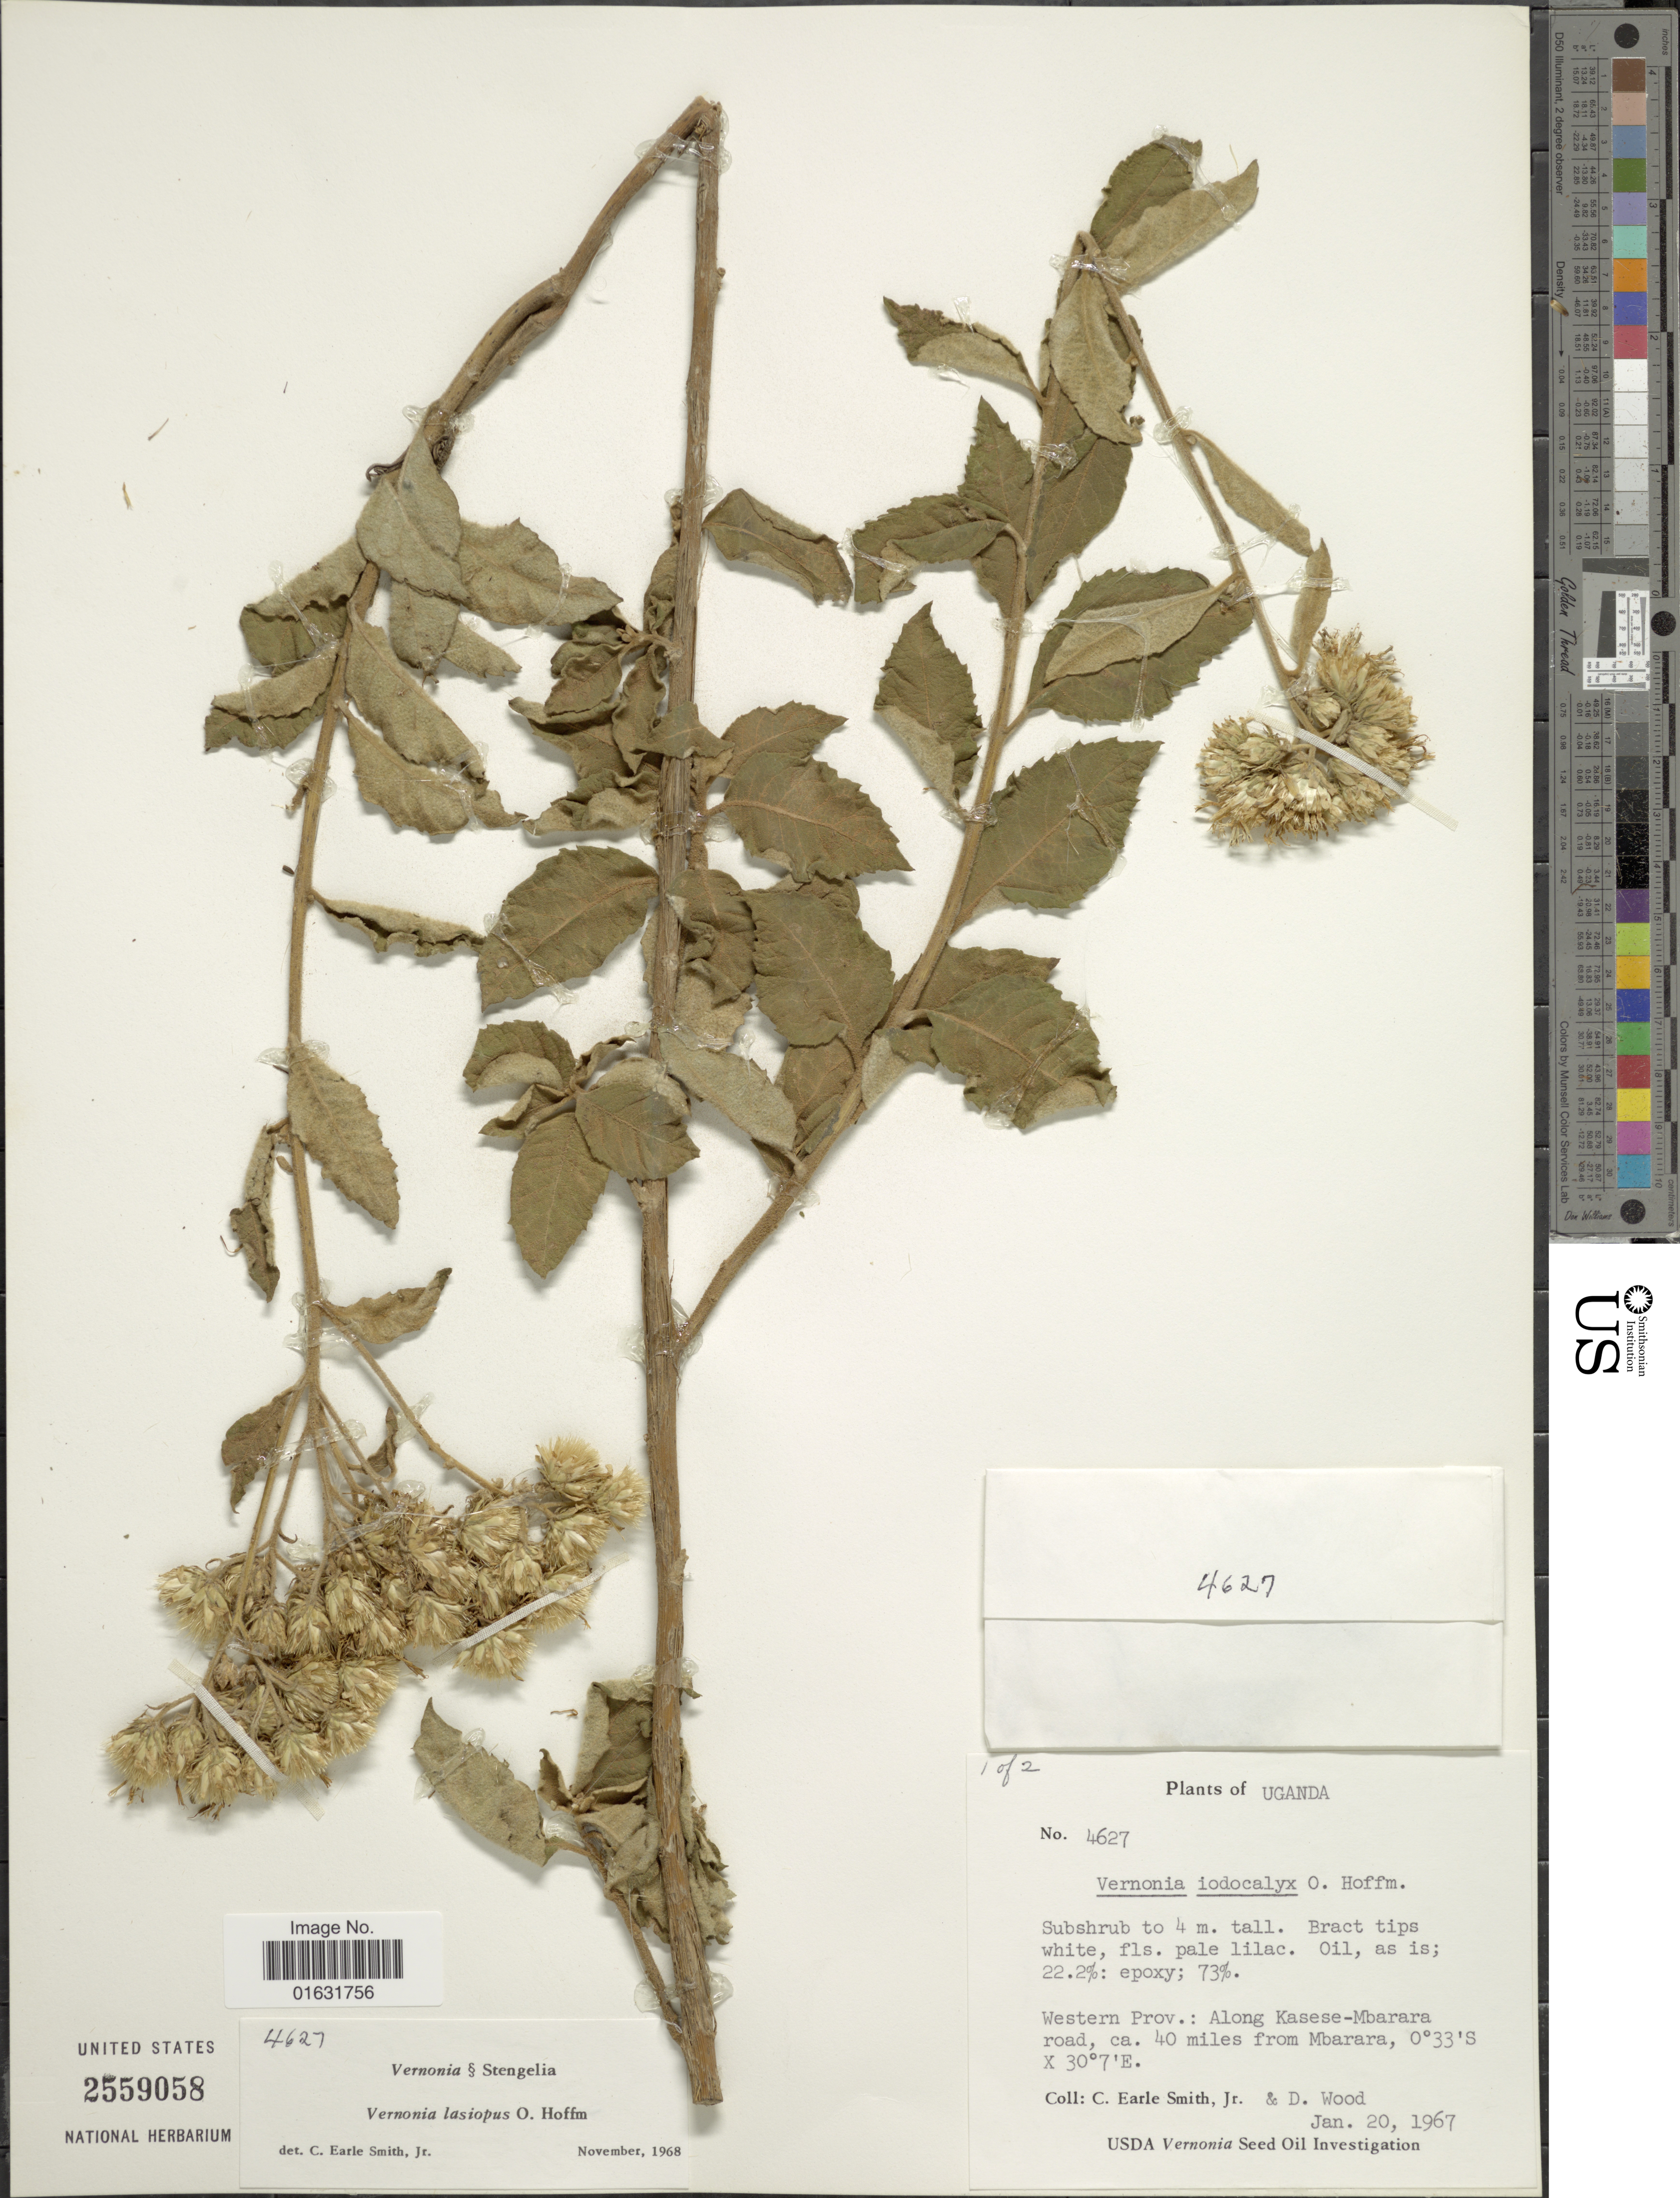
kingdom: Plantae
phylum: Tracheophyta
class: Magnoliopsida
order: Asterales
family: Asteraceae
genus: Baccharoides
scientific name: Baccharoides lasiopus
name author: (O. Hoffm.) H. Rob.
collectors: C. E. Smith Jr. & D. Wood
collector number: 4627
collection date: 1967-01-20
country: Uganda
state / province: Western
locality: Along Kasese-Mbarara road, ca. 40 miles from Mbarara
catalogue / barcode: US 2559058